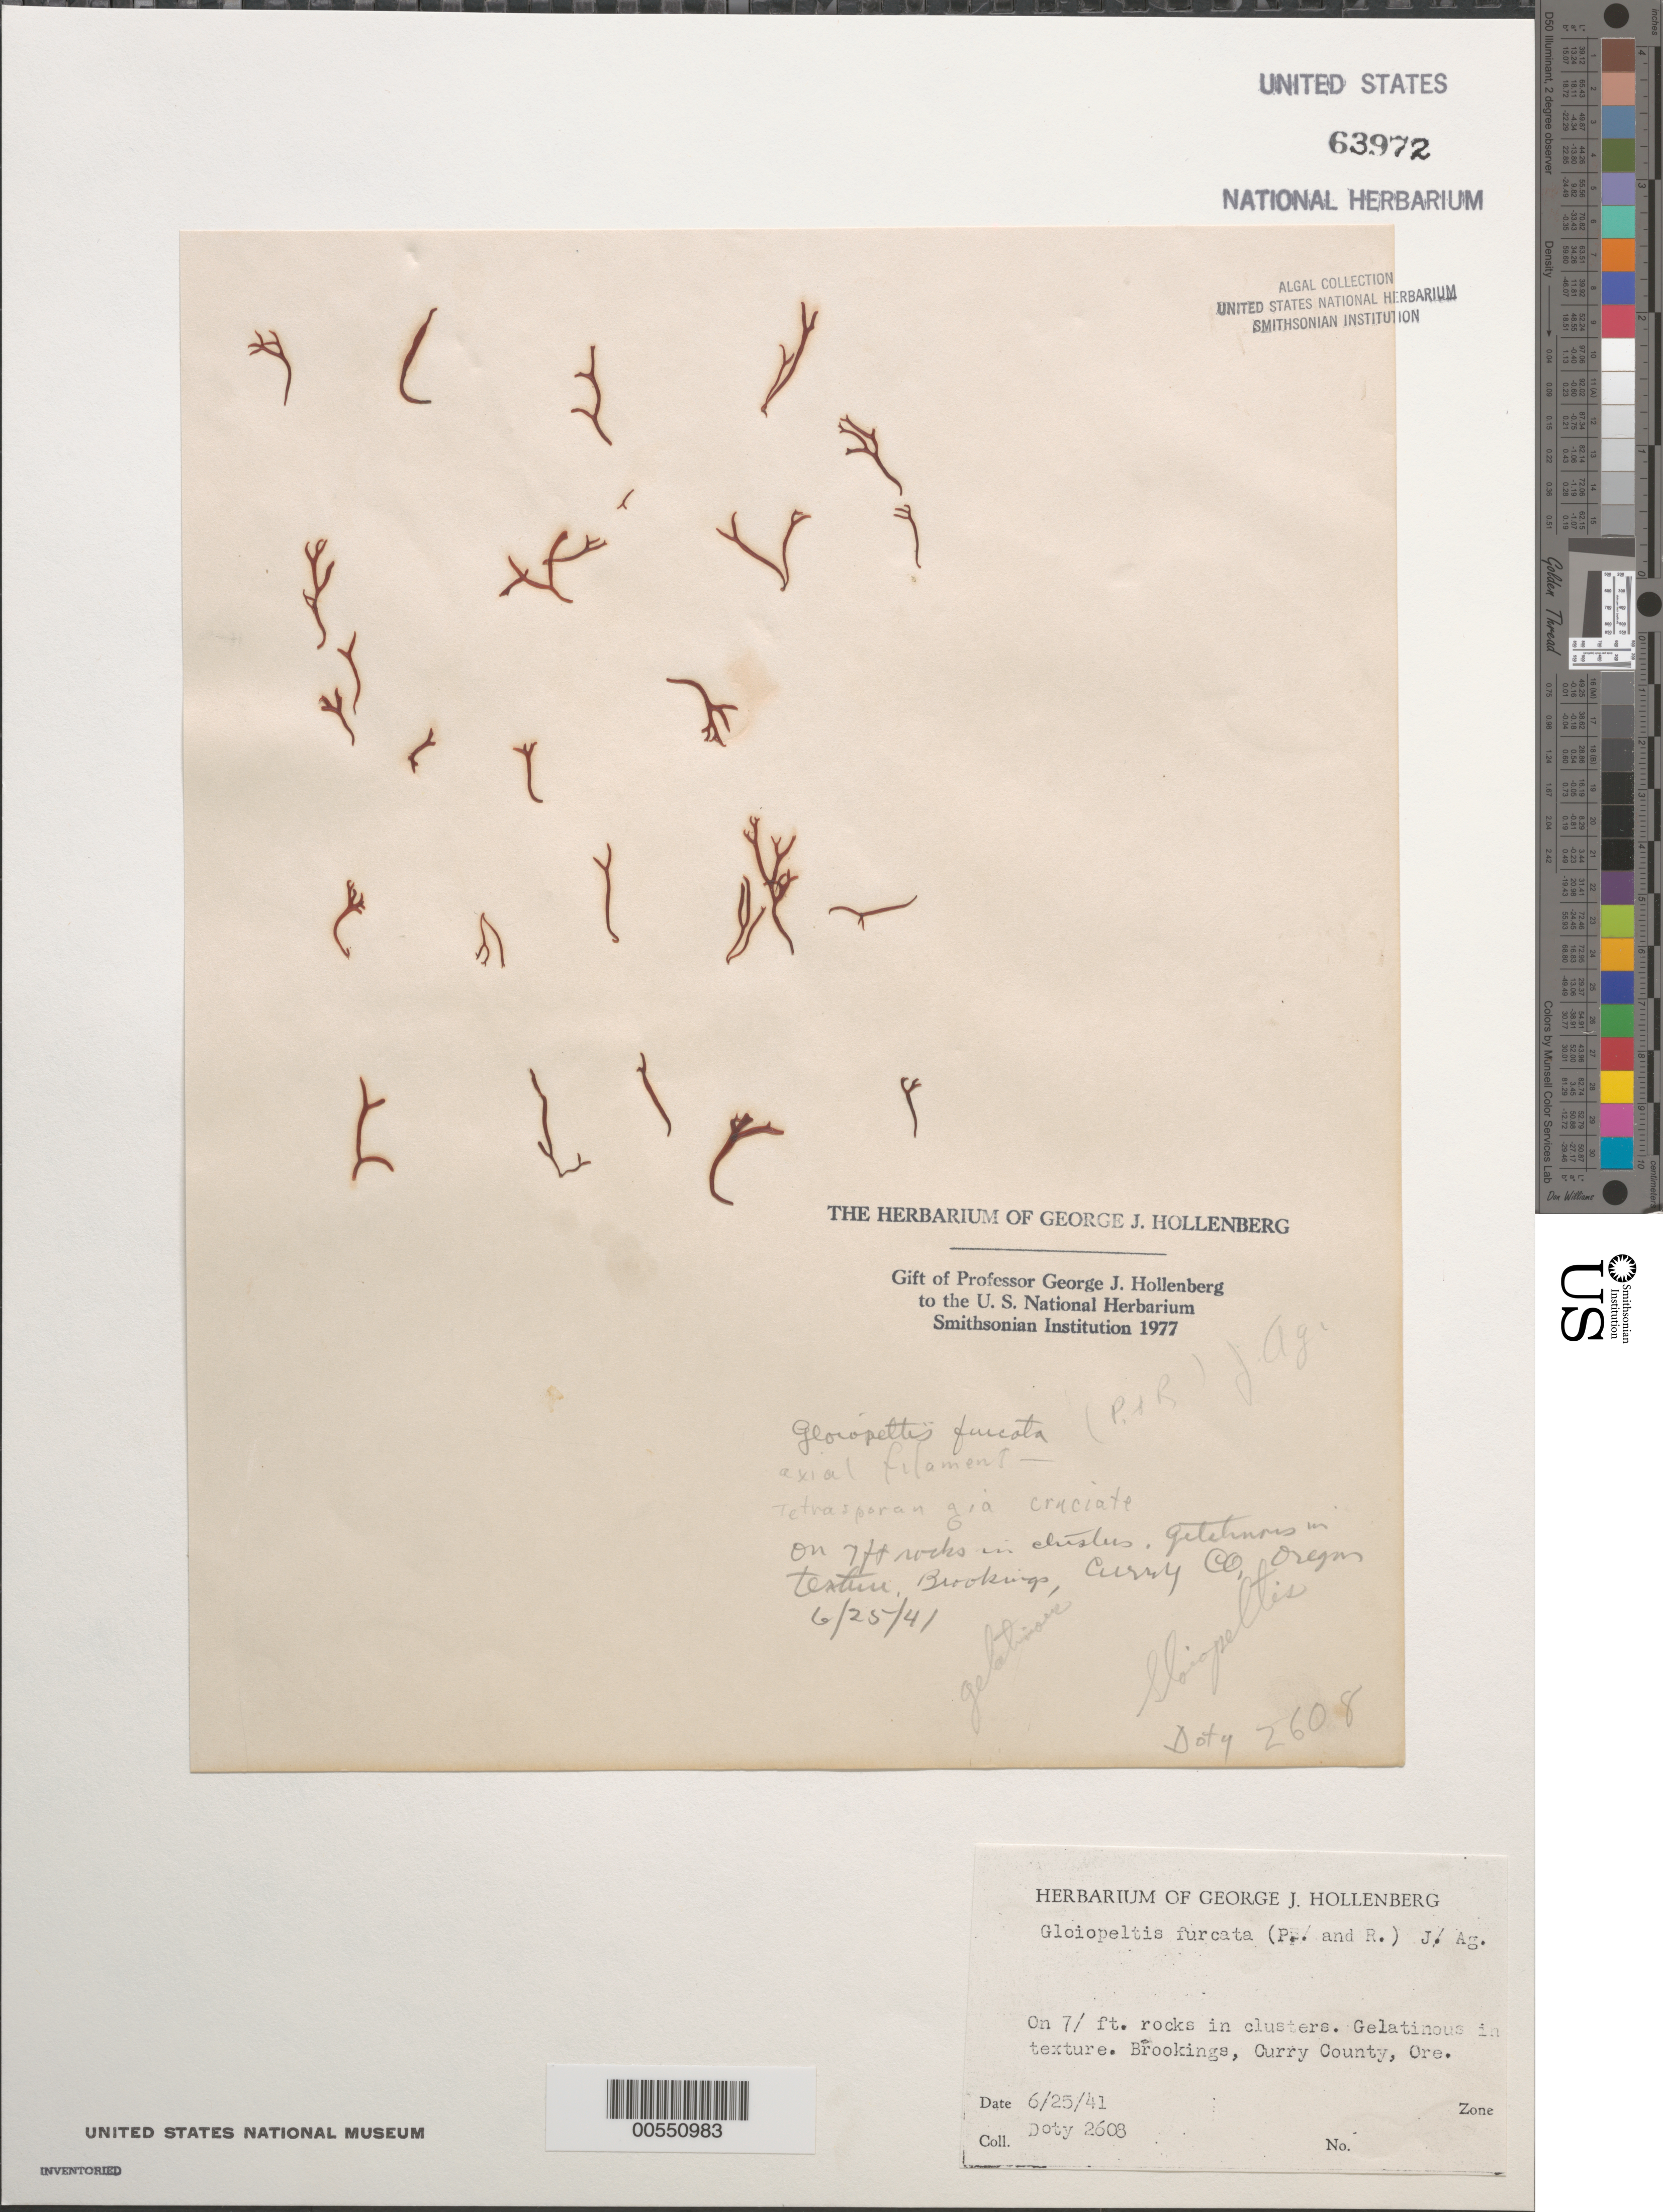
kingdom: Plantae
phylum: Rhodophyta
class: Florideophyceae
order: Gigartinales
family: Endocladiaceae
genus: Gloiopeltis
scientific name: Gloiopeltis furcata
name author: (Postels & Rupr.) J. Agardh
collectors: M. S. Doty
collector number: MSD 2608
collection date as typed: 25 Jun 1941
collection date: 1941-06-25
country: United States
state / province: Oregon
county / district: Curry County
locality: Brookings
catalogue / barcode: US 63972